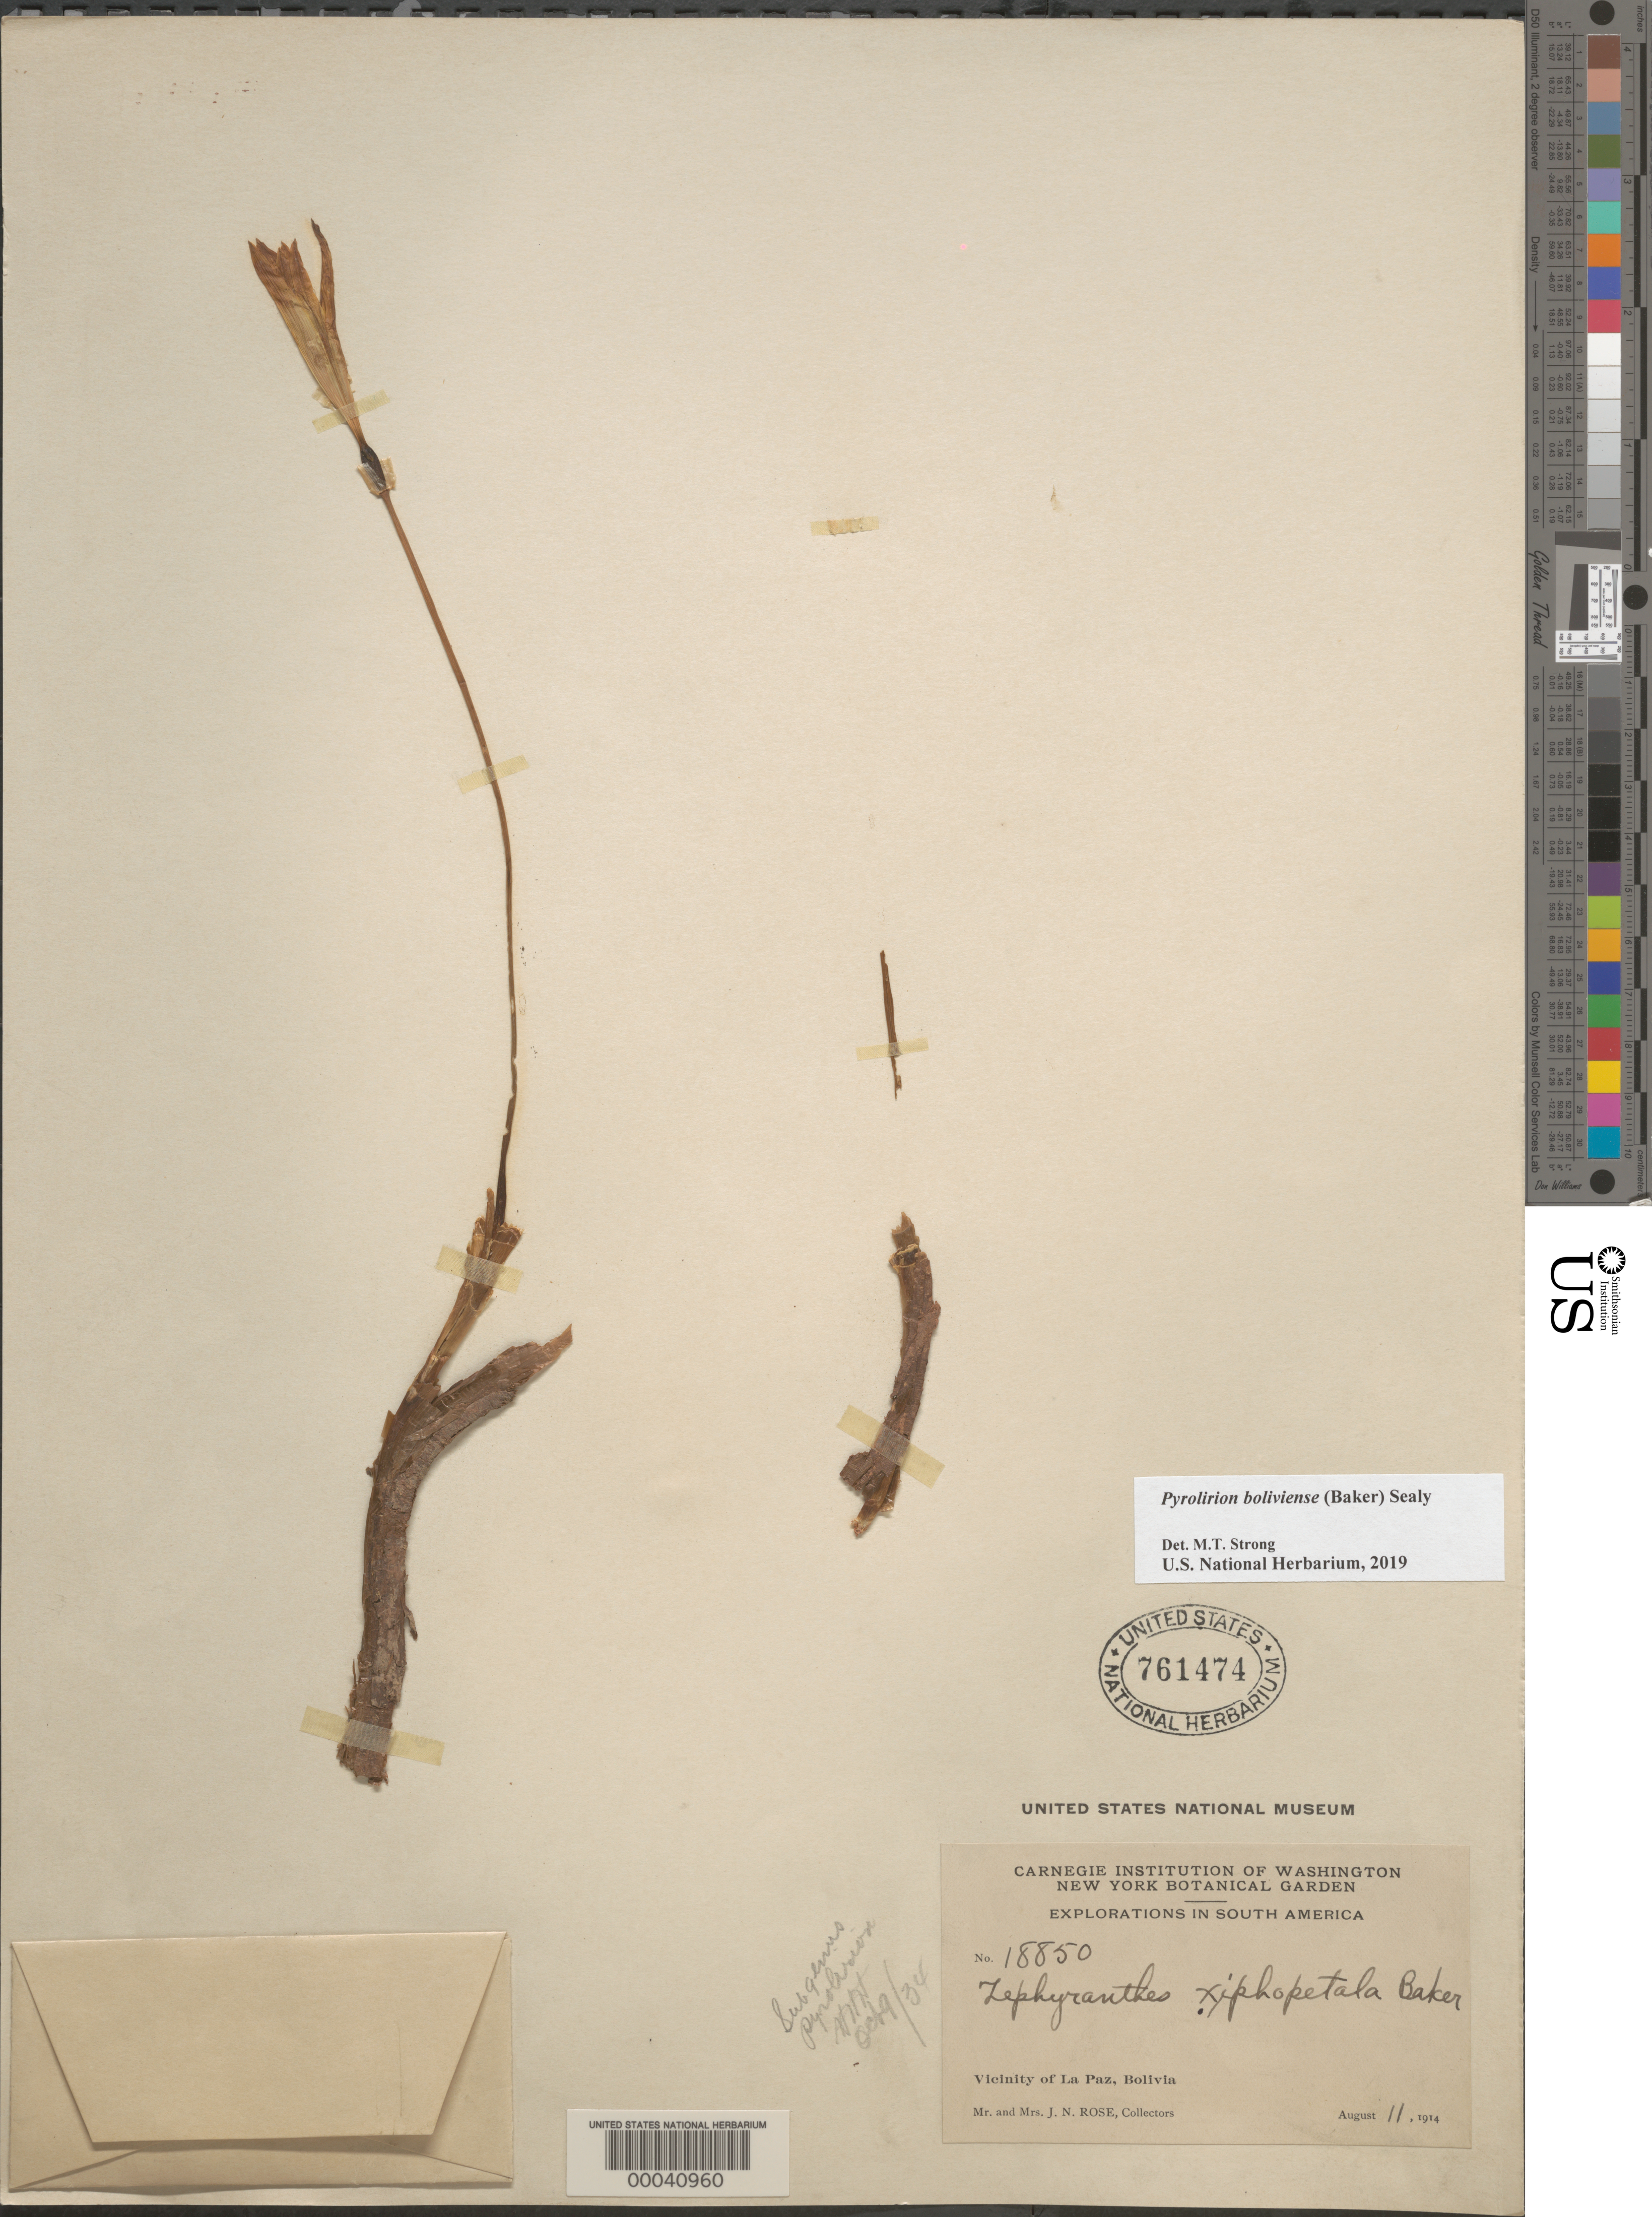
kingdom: Plantae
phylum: Tracheophyta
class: Liliopsida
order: Asparagales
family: Amaryllidaceae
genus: Pyrolirion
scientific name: Pyrolirion boliviense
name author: (Baker) Sealy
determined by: Strong, Mark T., (BOT), Smithsonian Institution - National Museum of Natural History (UNITED STATES)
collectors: J. N. Rose & J. M. Rose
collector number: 18850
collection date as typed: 11 Aug 1914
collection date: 1914-08-11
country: Bolivia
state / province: La Paz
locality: Vicinity of La Paz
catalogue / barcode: US 761474